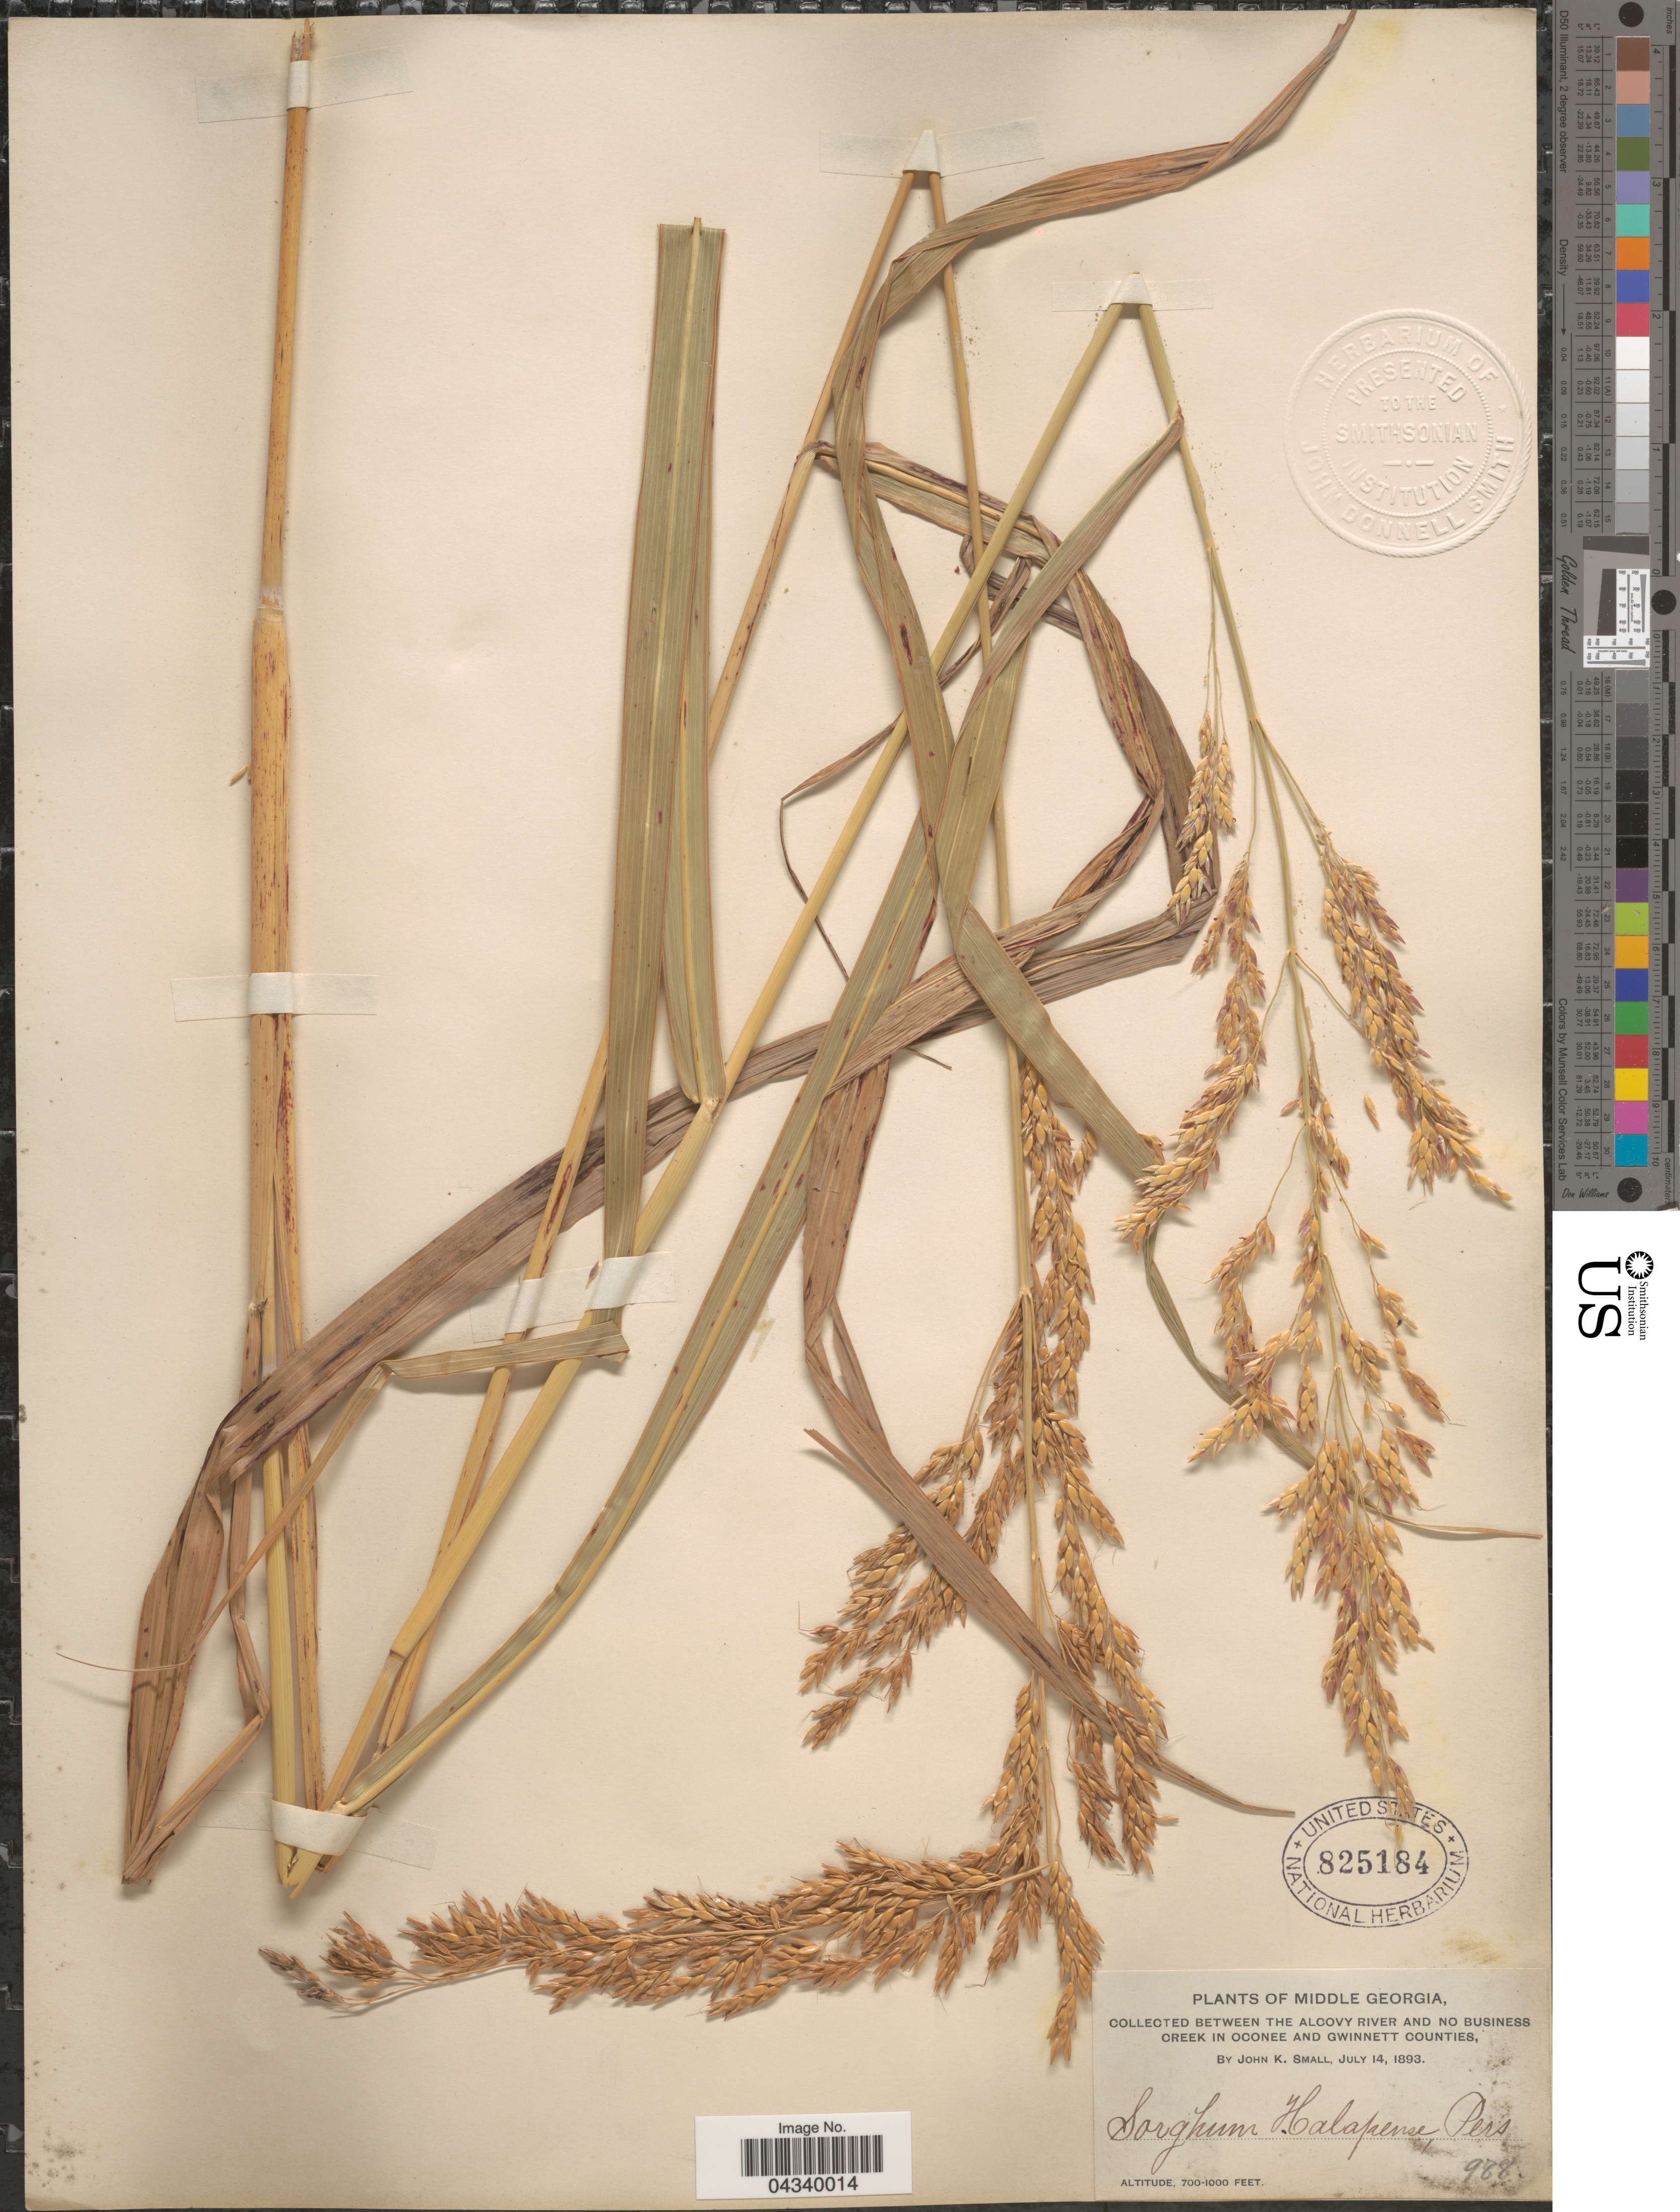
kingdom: Plantae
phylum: Tracheophyta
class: Liliopsida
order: Poales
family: Poaceae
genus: Sorghum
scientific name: Sorghum halepense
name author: (L.) Pers.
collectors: J. K. Small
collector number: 988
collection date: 1893-07-14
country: United States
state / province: Georgia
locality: Middle Georgia. Between the Alcovy River and No Business Creek in Oconee and Gwinnett Counties.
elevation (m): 213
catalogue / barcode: US 825184